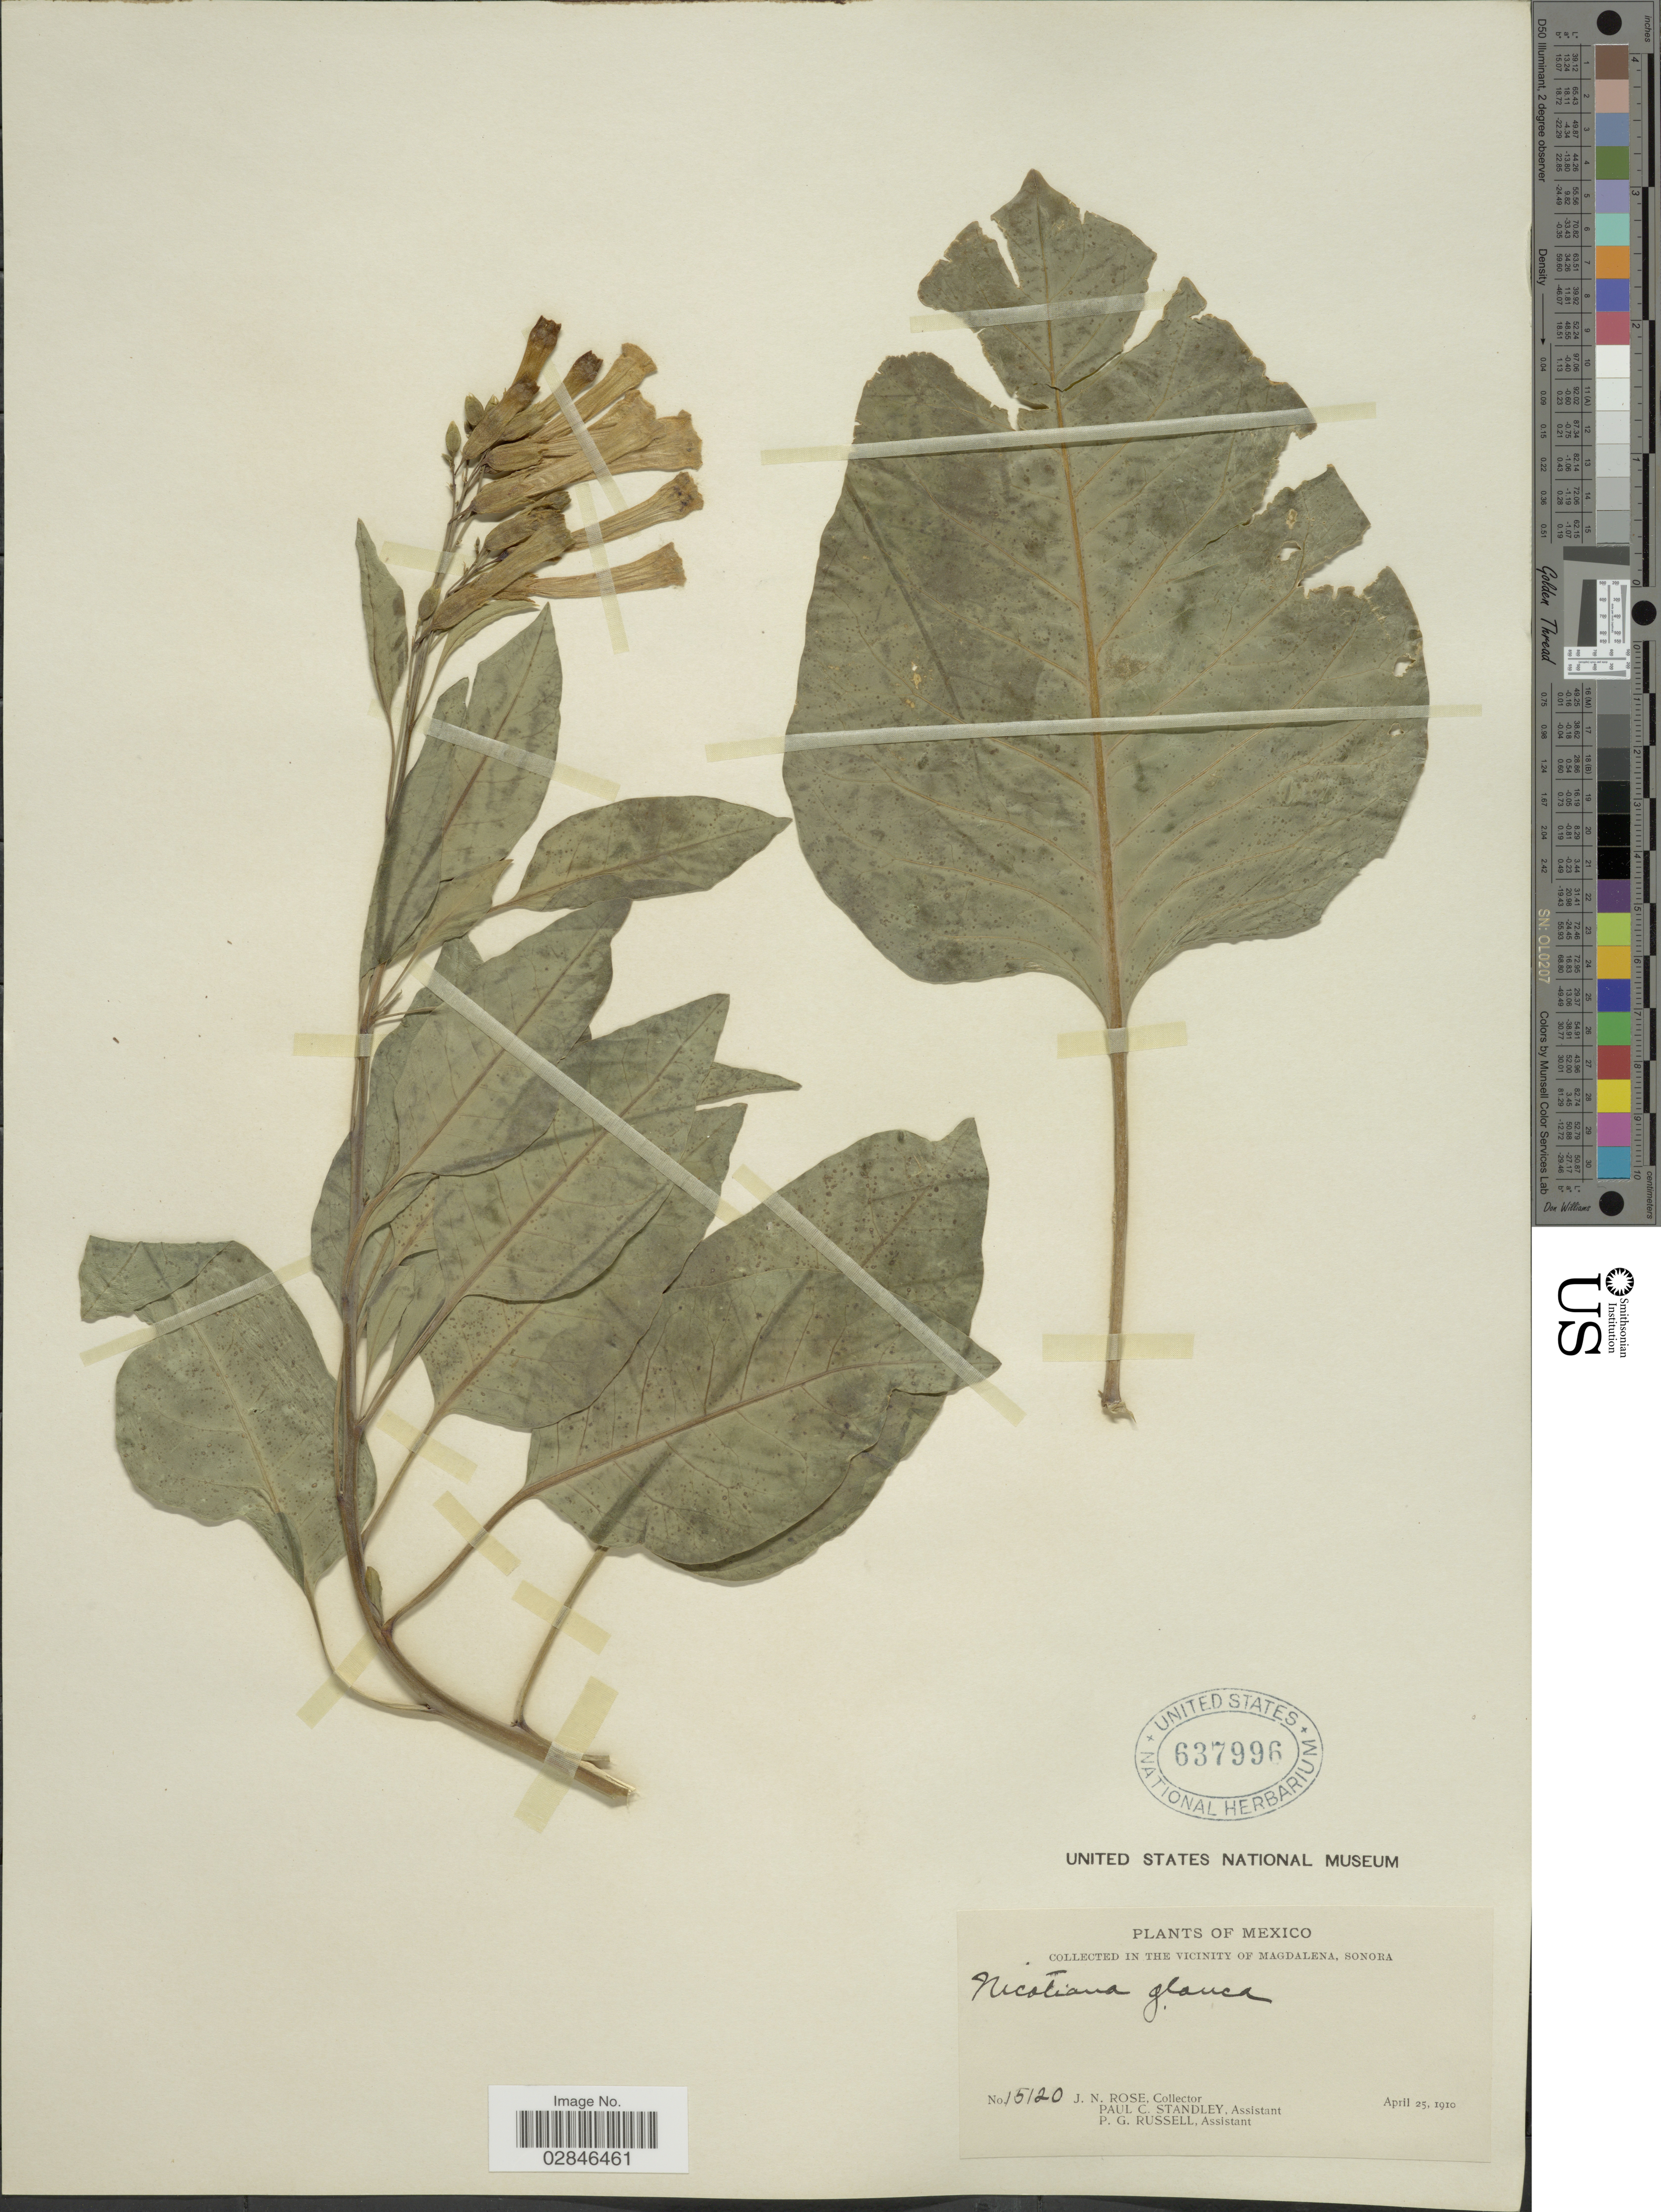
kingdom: Plantae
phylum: Tracheophyta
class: Magnoliopsida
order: Solanales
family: Solanaceae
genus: Nicotiana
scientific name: Nicotiana glauca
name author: Graham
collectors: J. N. Rose, P. C. Standley & P. G. Russell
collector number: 15120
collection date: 1910-04-25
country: Mexico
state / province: Sonora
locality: In the vicinity of Magdalena.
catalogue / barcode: US 637996